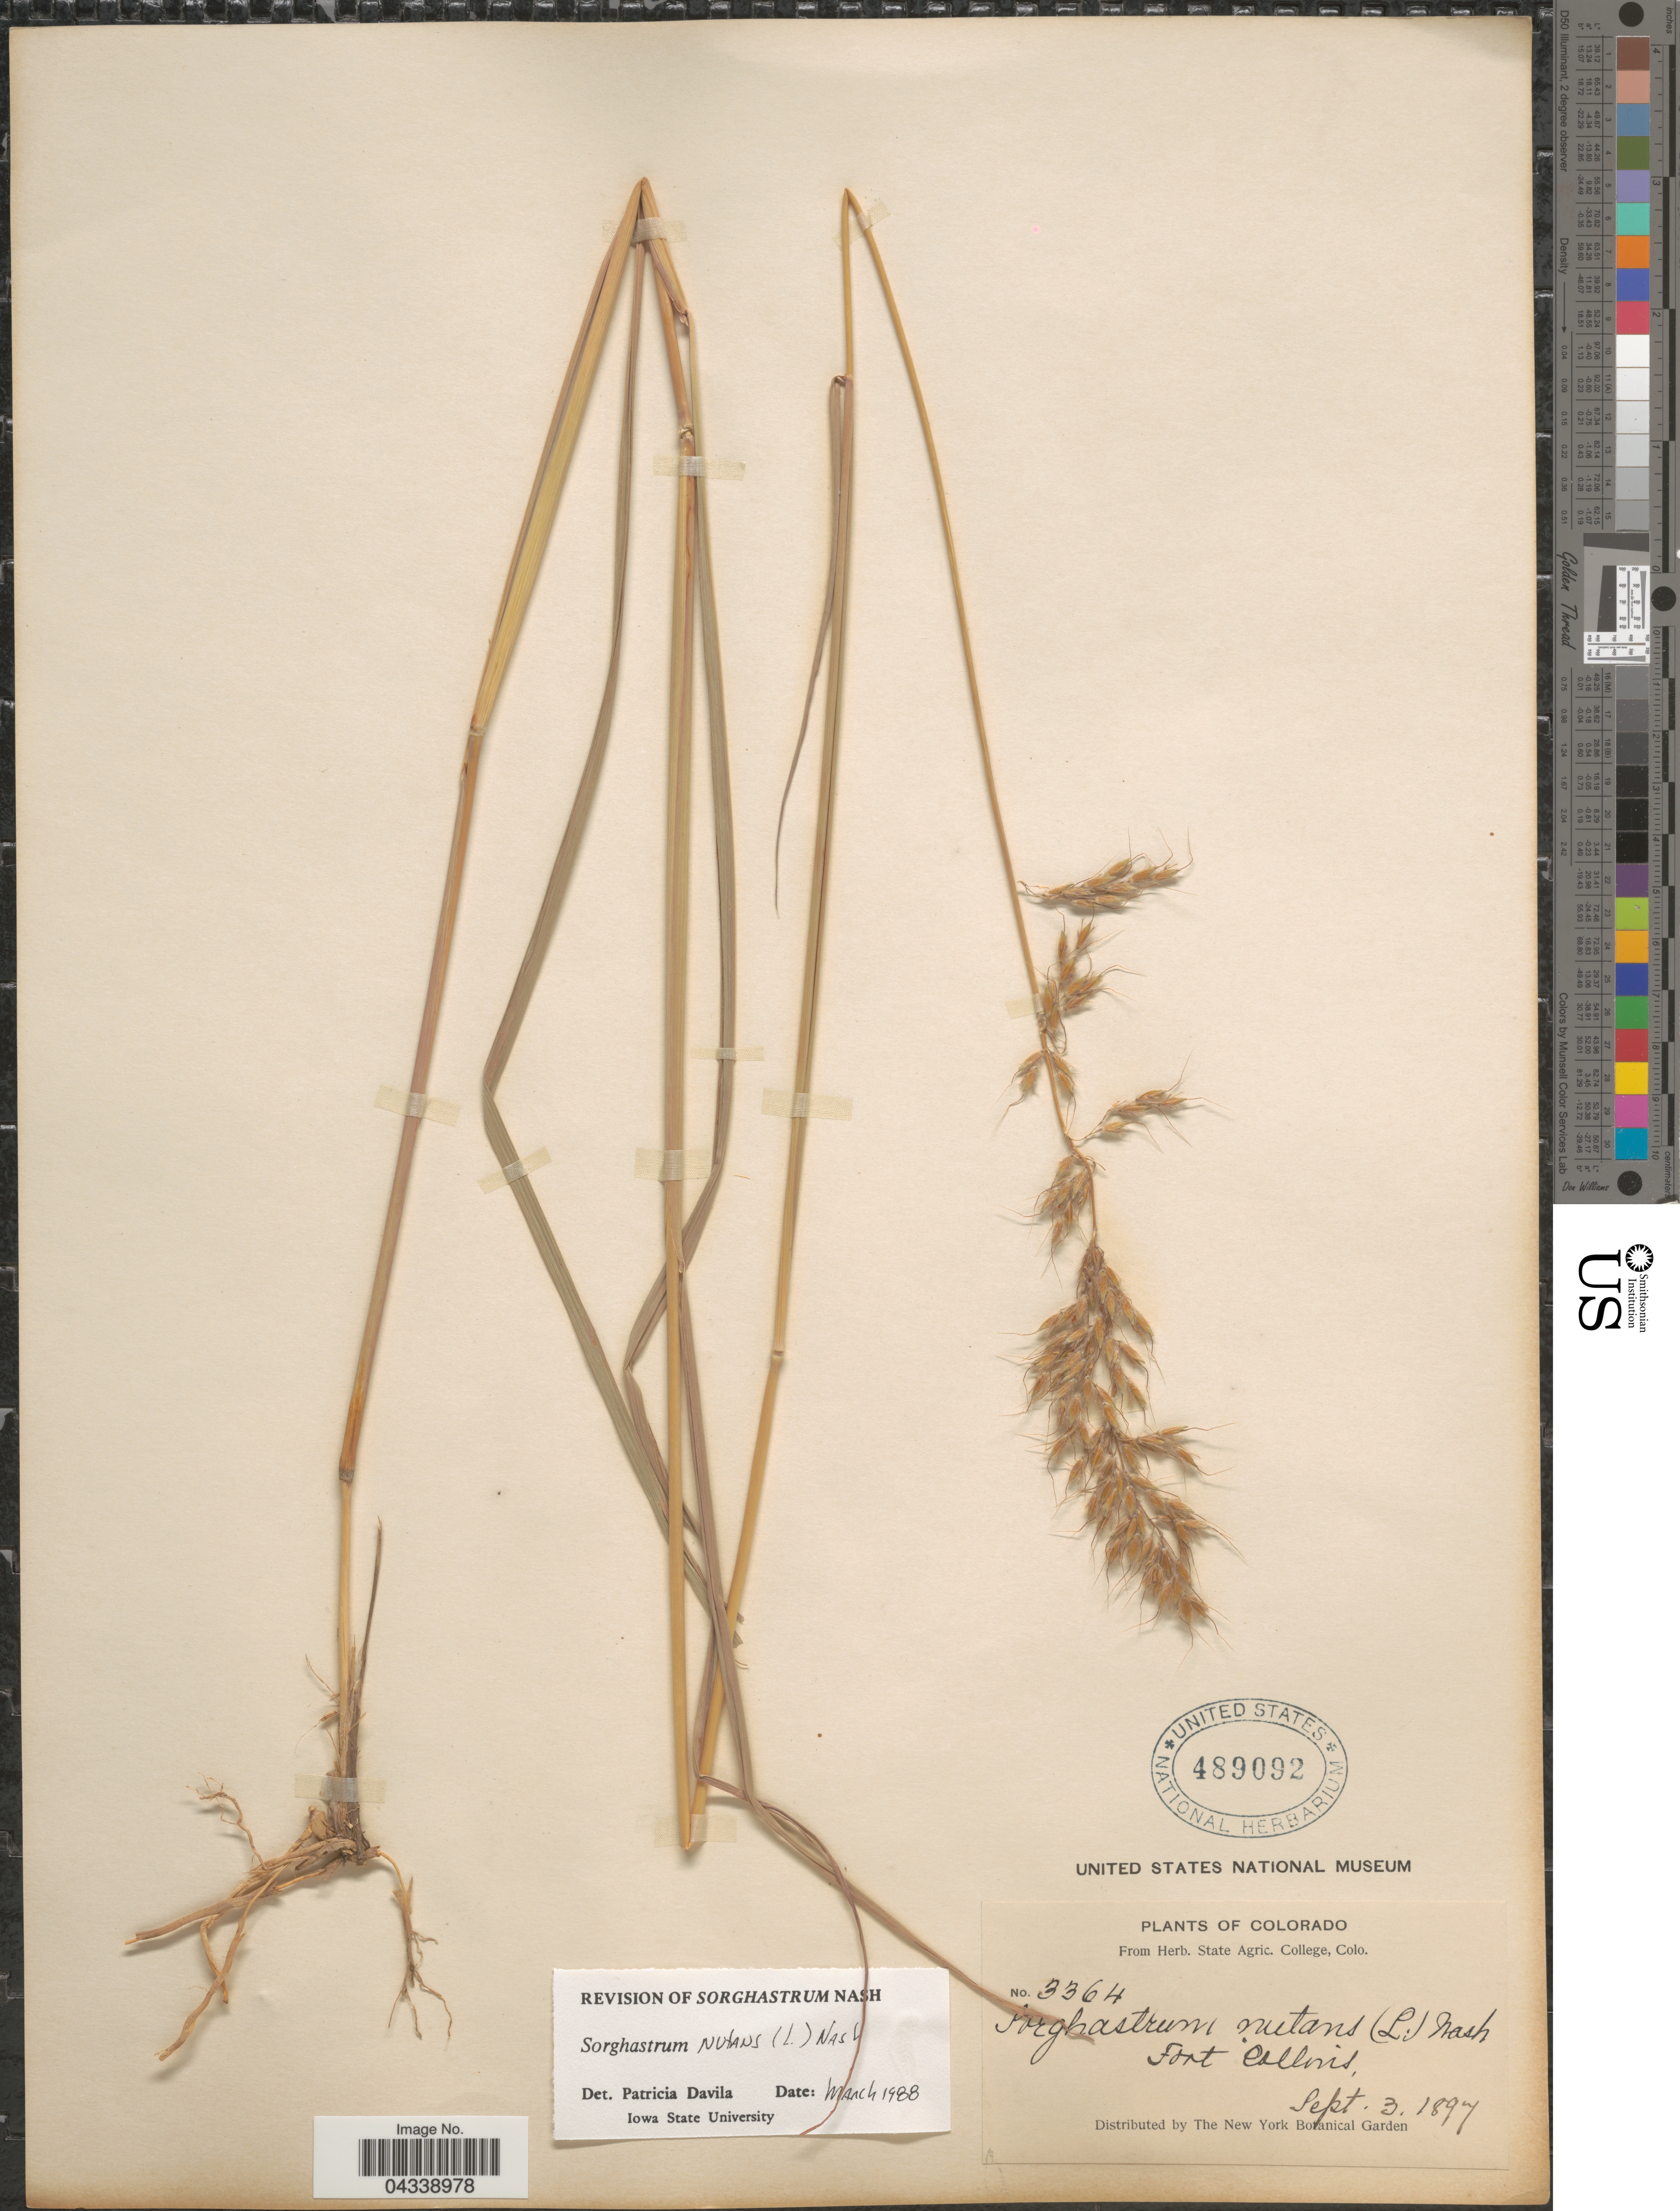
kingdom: Plantae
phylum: Tracheophyta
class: Liliopsida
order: Poales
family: Poaceae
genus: Sorghastrum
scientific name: Sorghastrum nutans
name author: (L.) Nash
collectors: ex herb. State Agric. College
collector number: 3364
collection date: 1897-09-03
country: United States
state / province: Colorado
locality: Fort Collins.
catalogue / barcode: US 489092